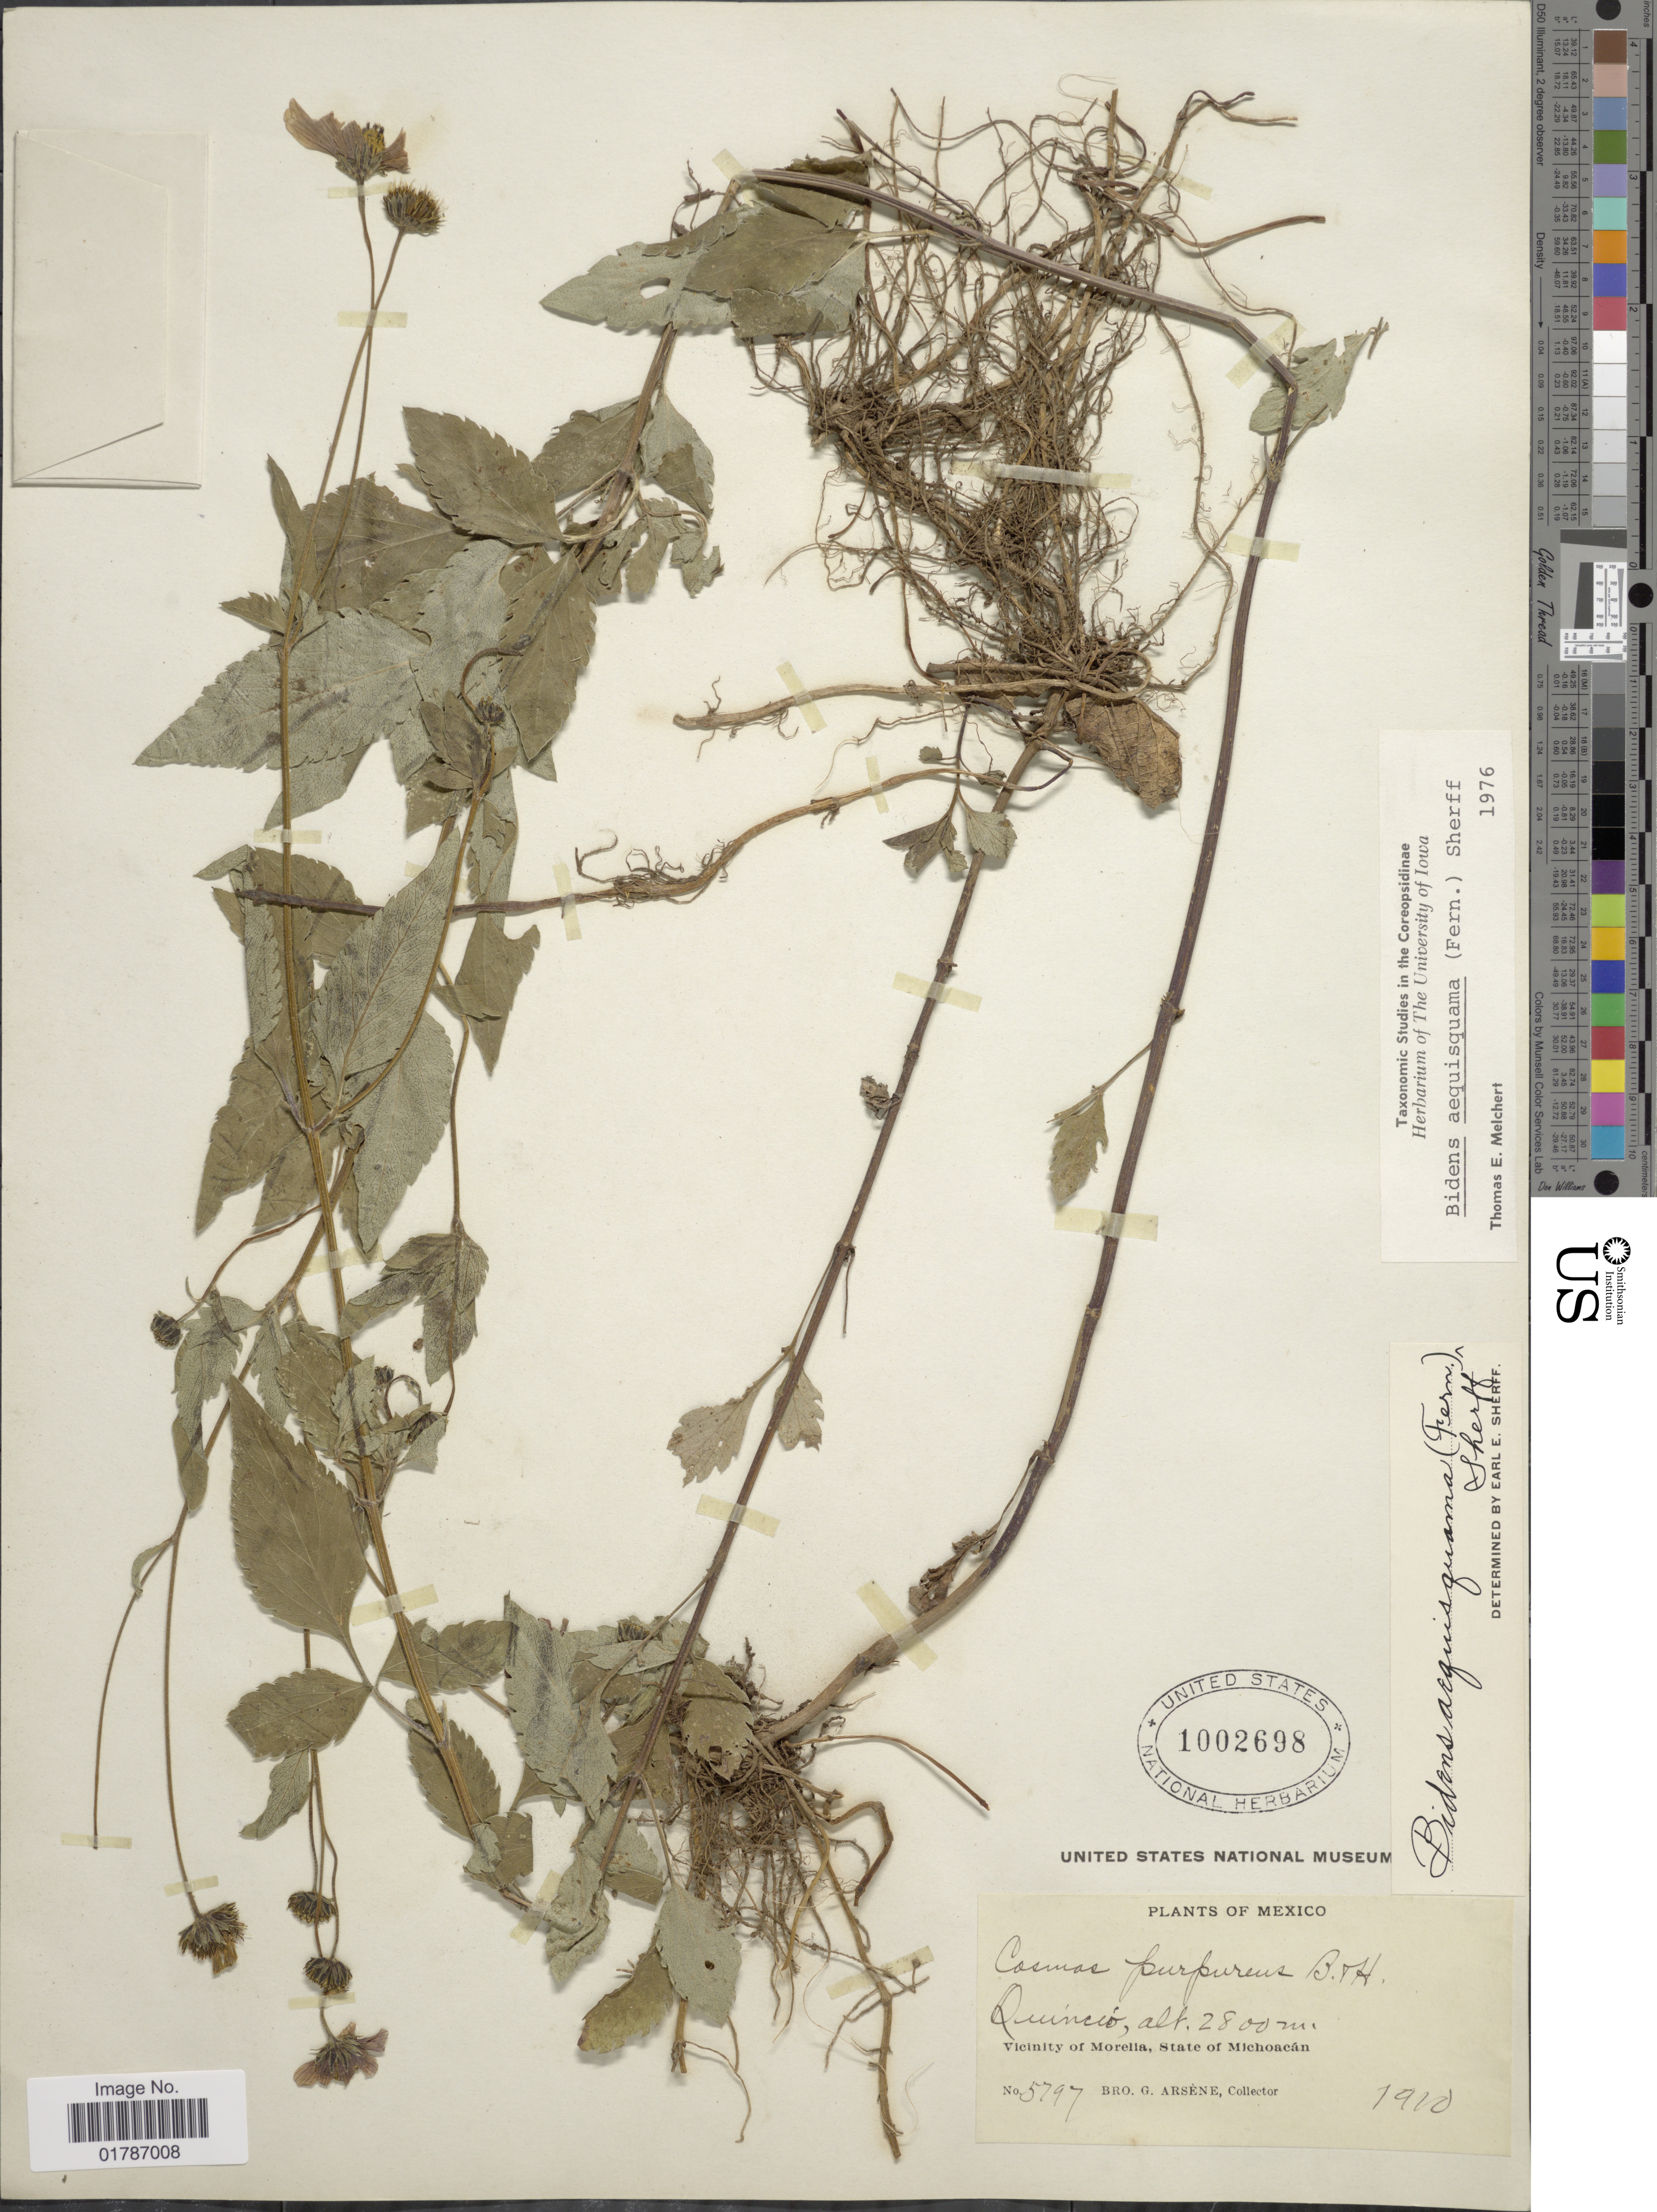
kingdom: Plantae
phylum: Tracheophyta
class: Magnoliopsida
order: Asterales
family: Asteraceae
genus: Bidens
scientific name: Bidens aequisquama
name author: (Fernald) Sherff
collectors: Bro. G. Arsène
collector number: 5797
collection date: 1910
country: Mexico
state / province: Michoacán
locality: Quincio, Vicinity of Morelia, State of Michoacan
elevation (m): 2800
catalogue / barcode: US 1002698